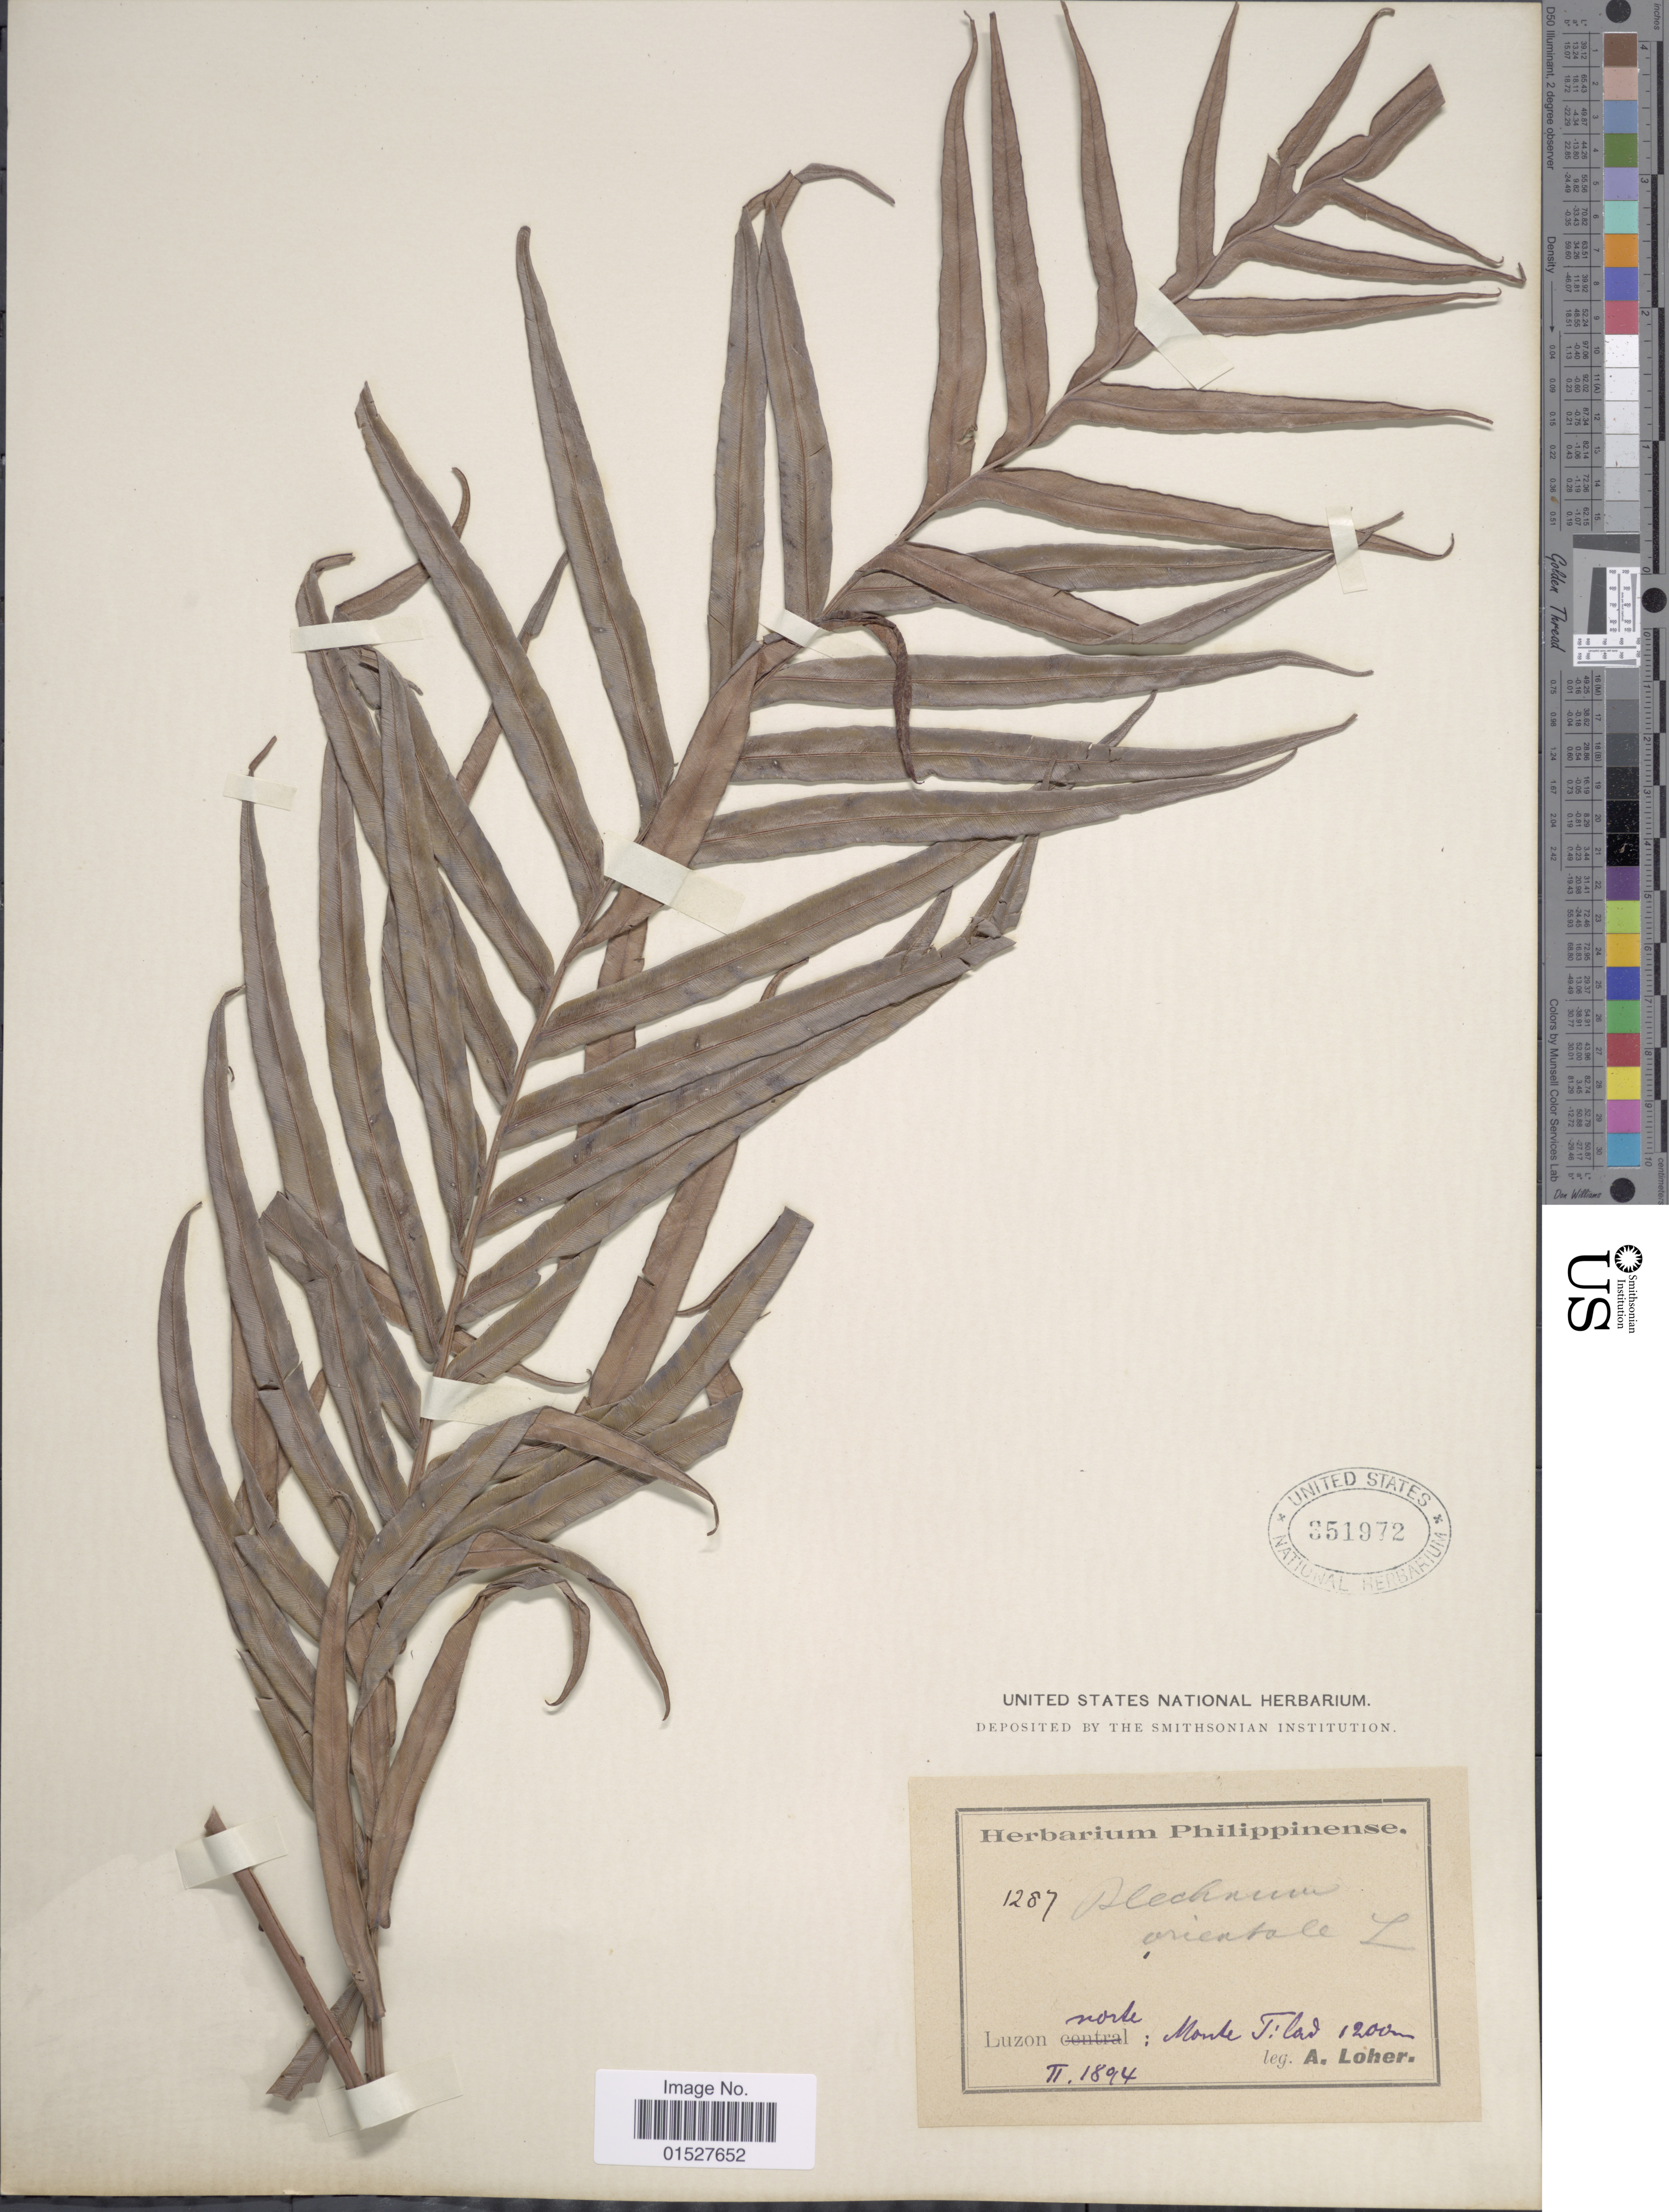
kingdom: Plantae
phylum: Tracheophyta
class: Polypodiopsida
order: Polypodiales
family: Blechnaceae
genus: Blechnum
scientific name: Blechnum orientale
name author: L.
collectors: A. Loher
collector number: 1287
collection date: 1894-02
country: Philippines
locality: Luzon norte: Monte Tilad.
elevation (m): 1200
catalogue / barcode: US 351972